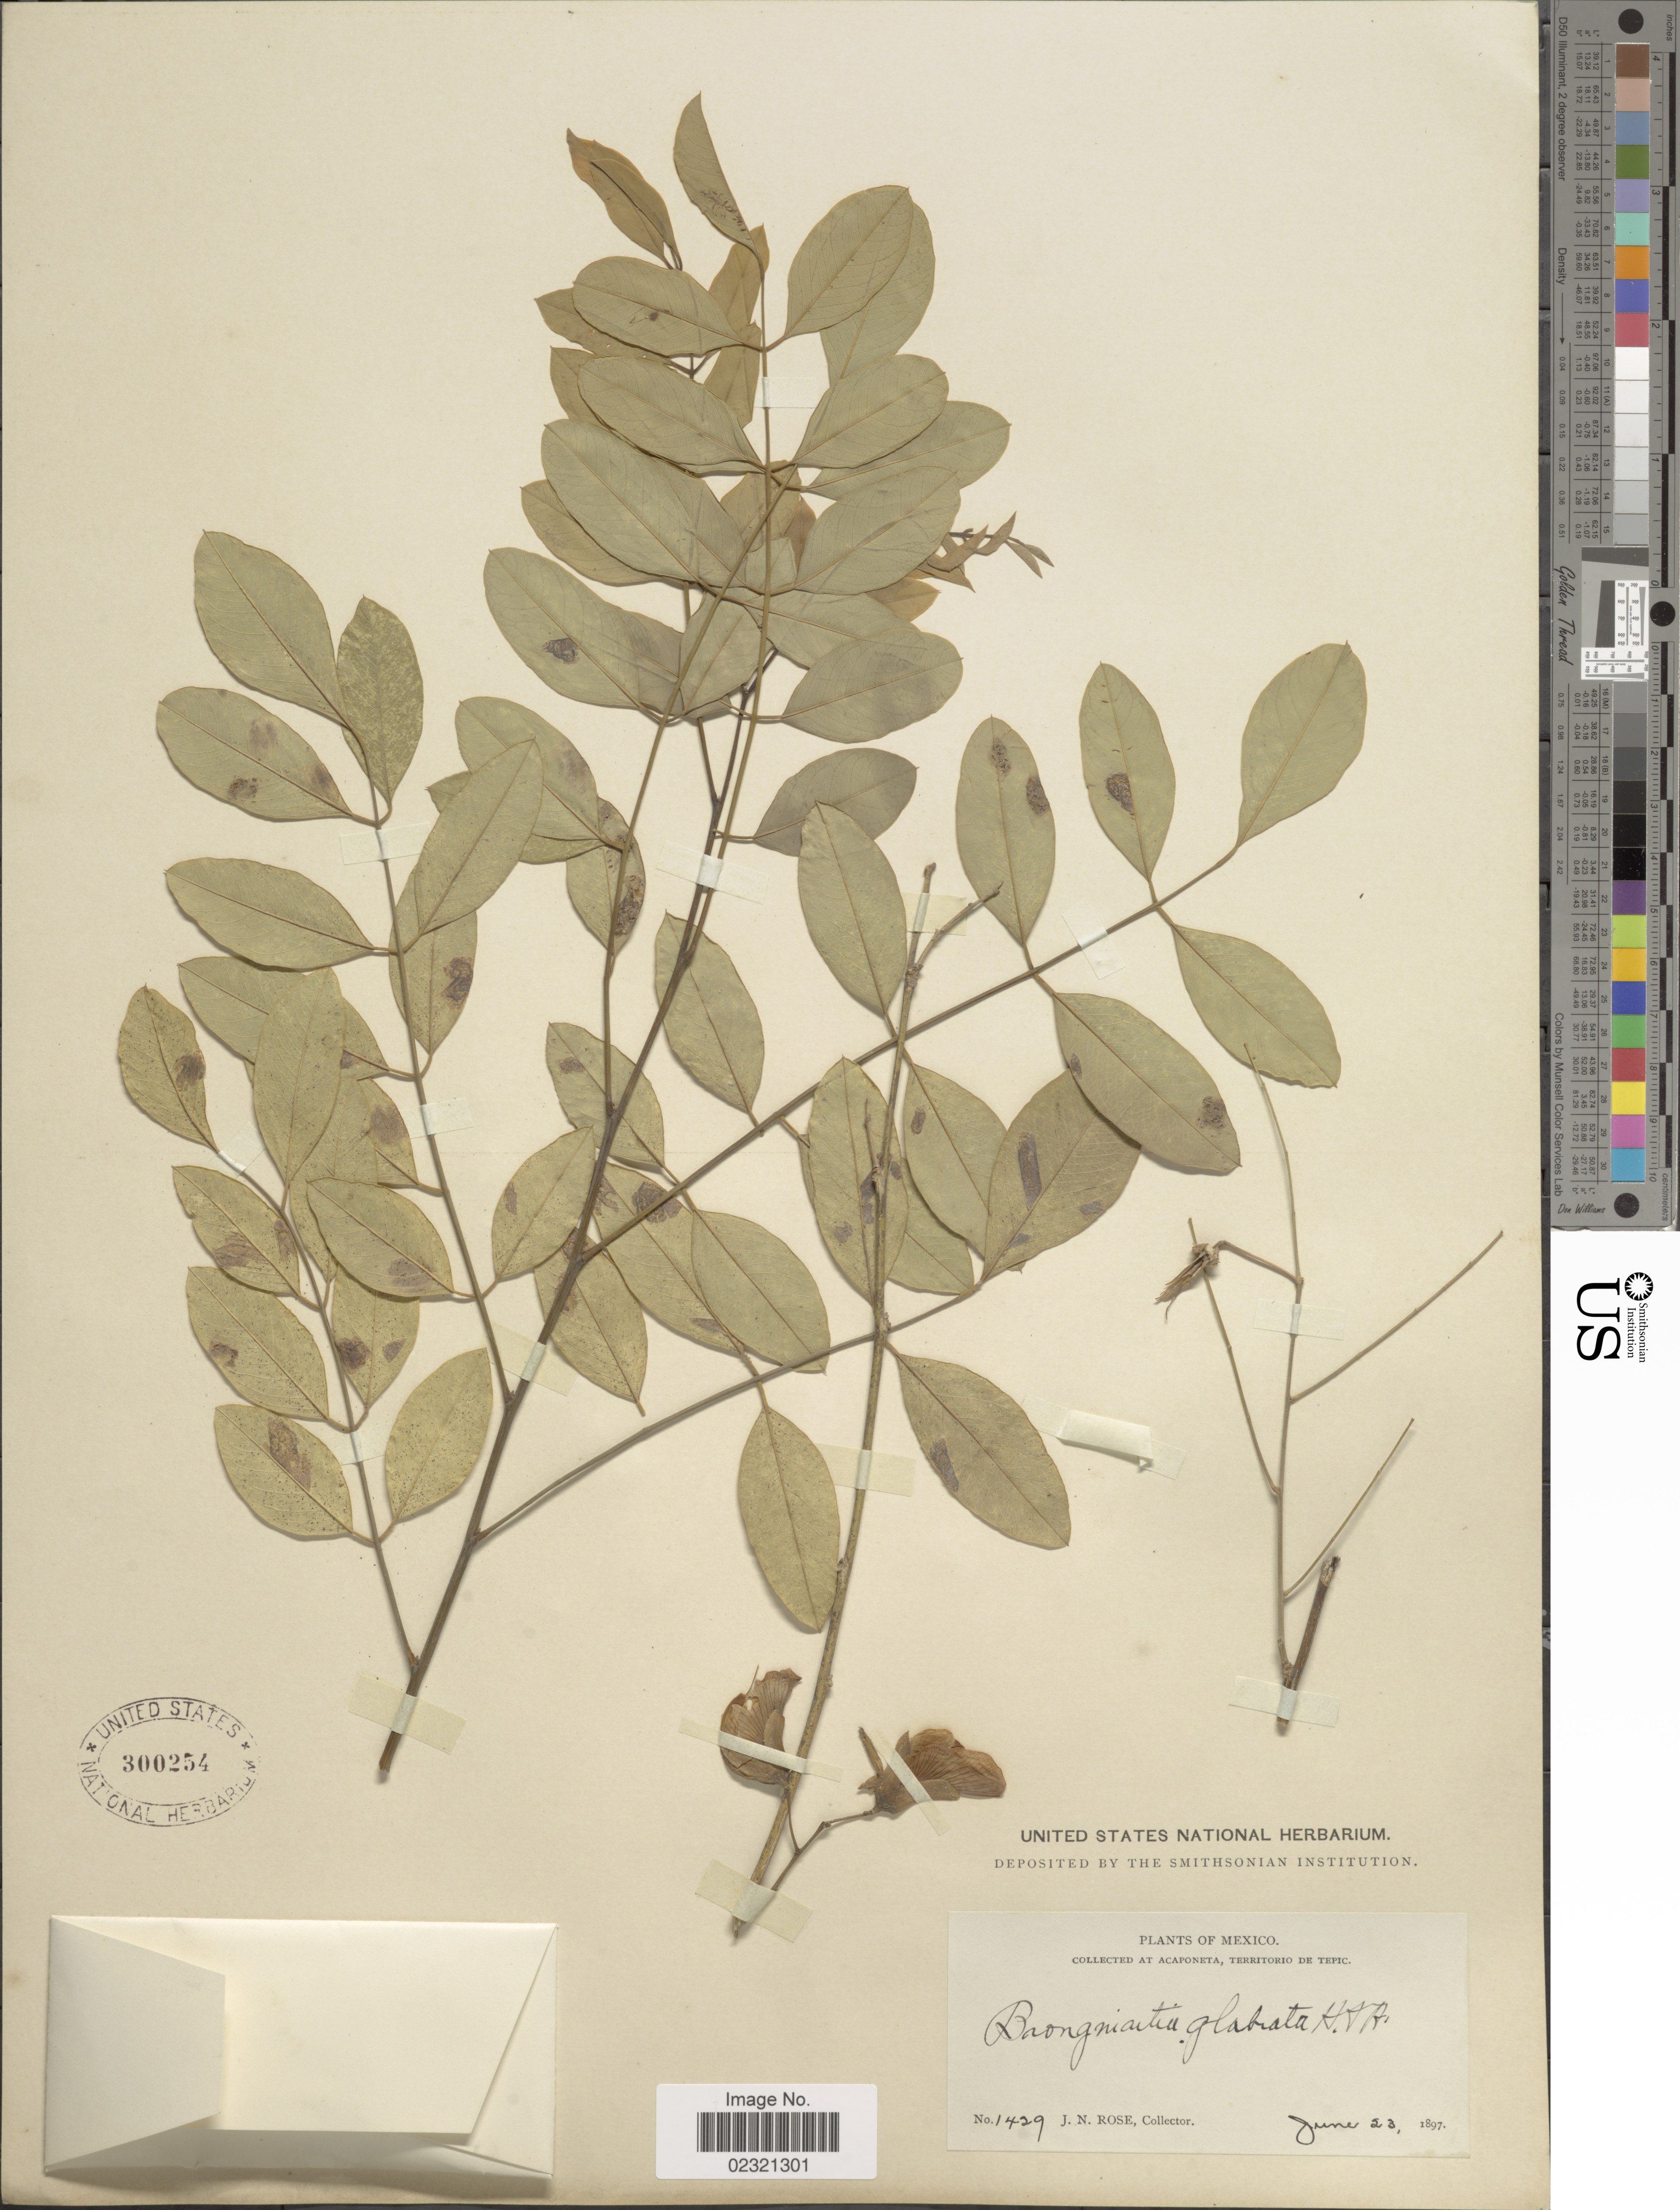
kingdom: Plantae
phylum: Tracheophyta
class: Magnoliopsida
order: Fabales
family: Fabaceae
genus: Brongniartia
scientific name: Brongniartia glabrata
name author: Hook. & Arn.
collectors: J. N. Rose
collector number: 1429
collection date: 1897-06-23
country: Mexico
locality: At Acaoneta, Territorio de Tepic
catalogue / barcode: US 300254